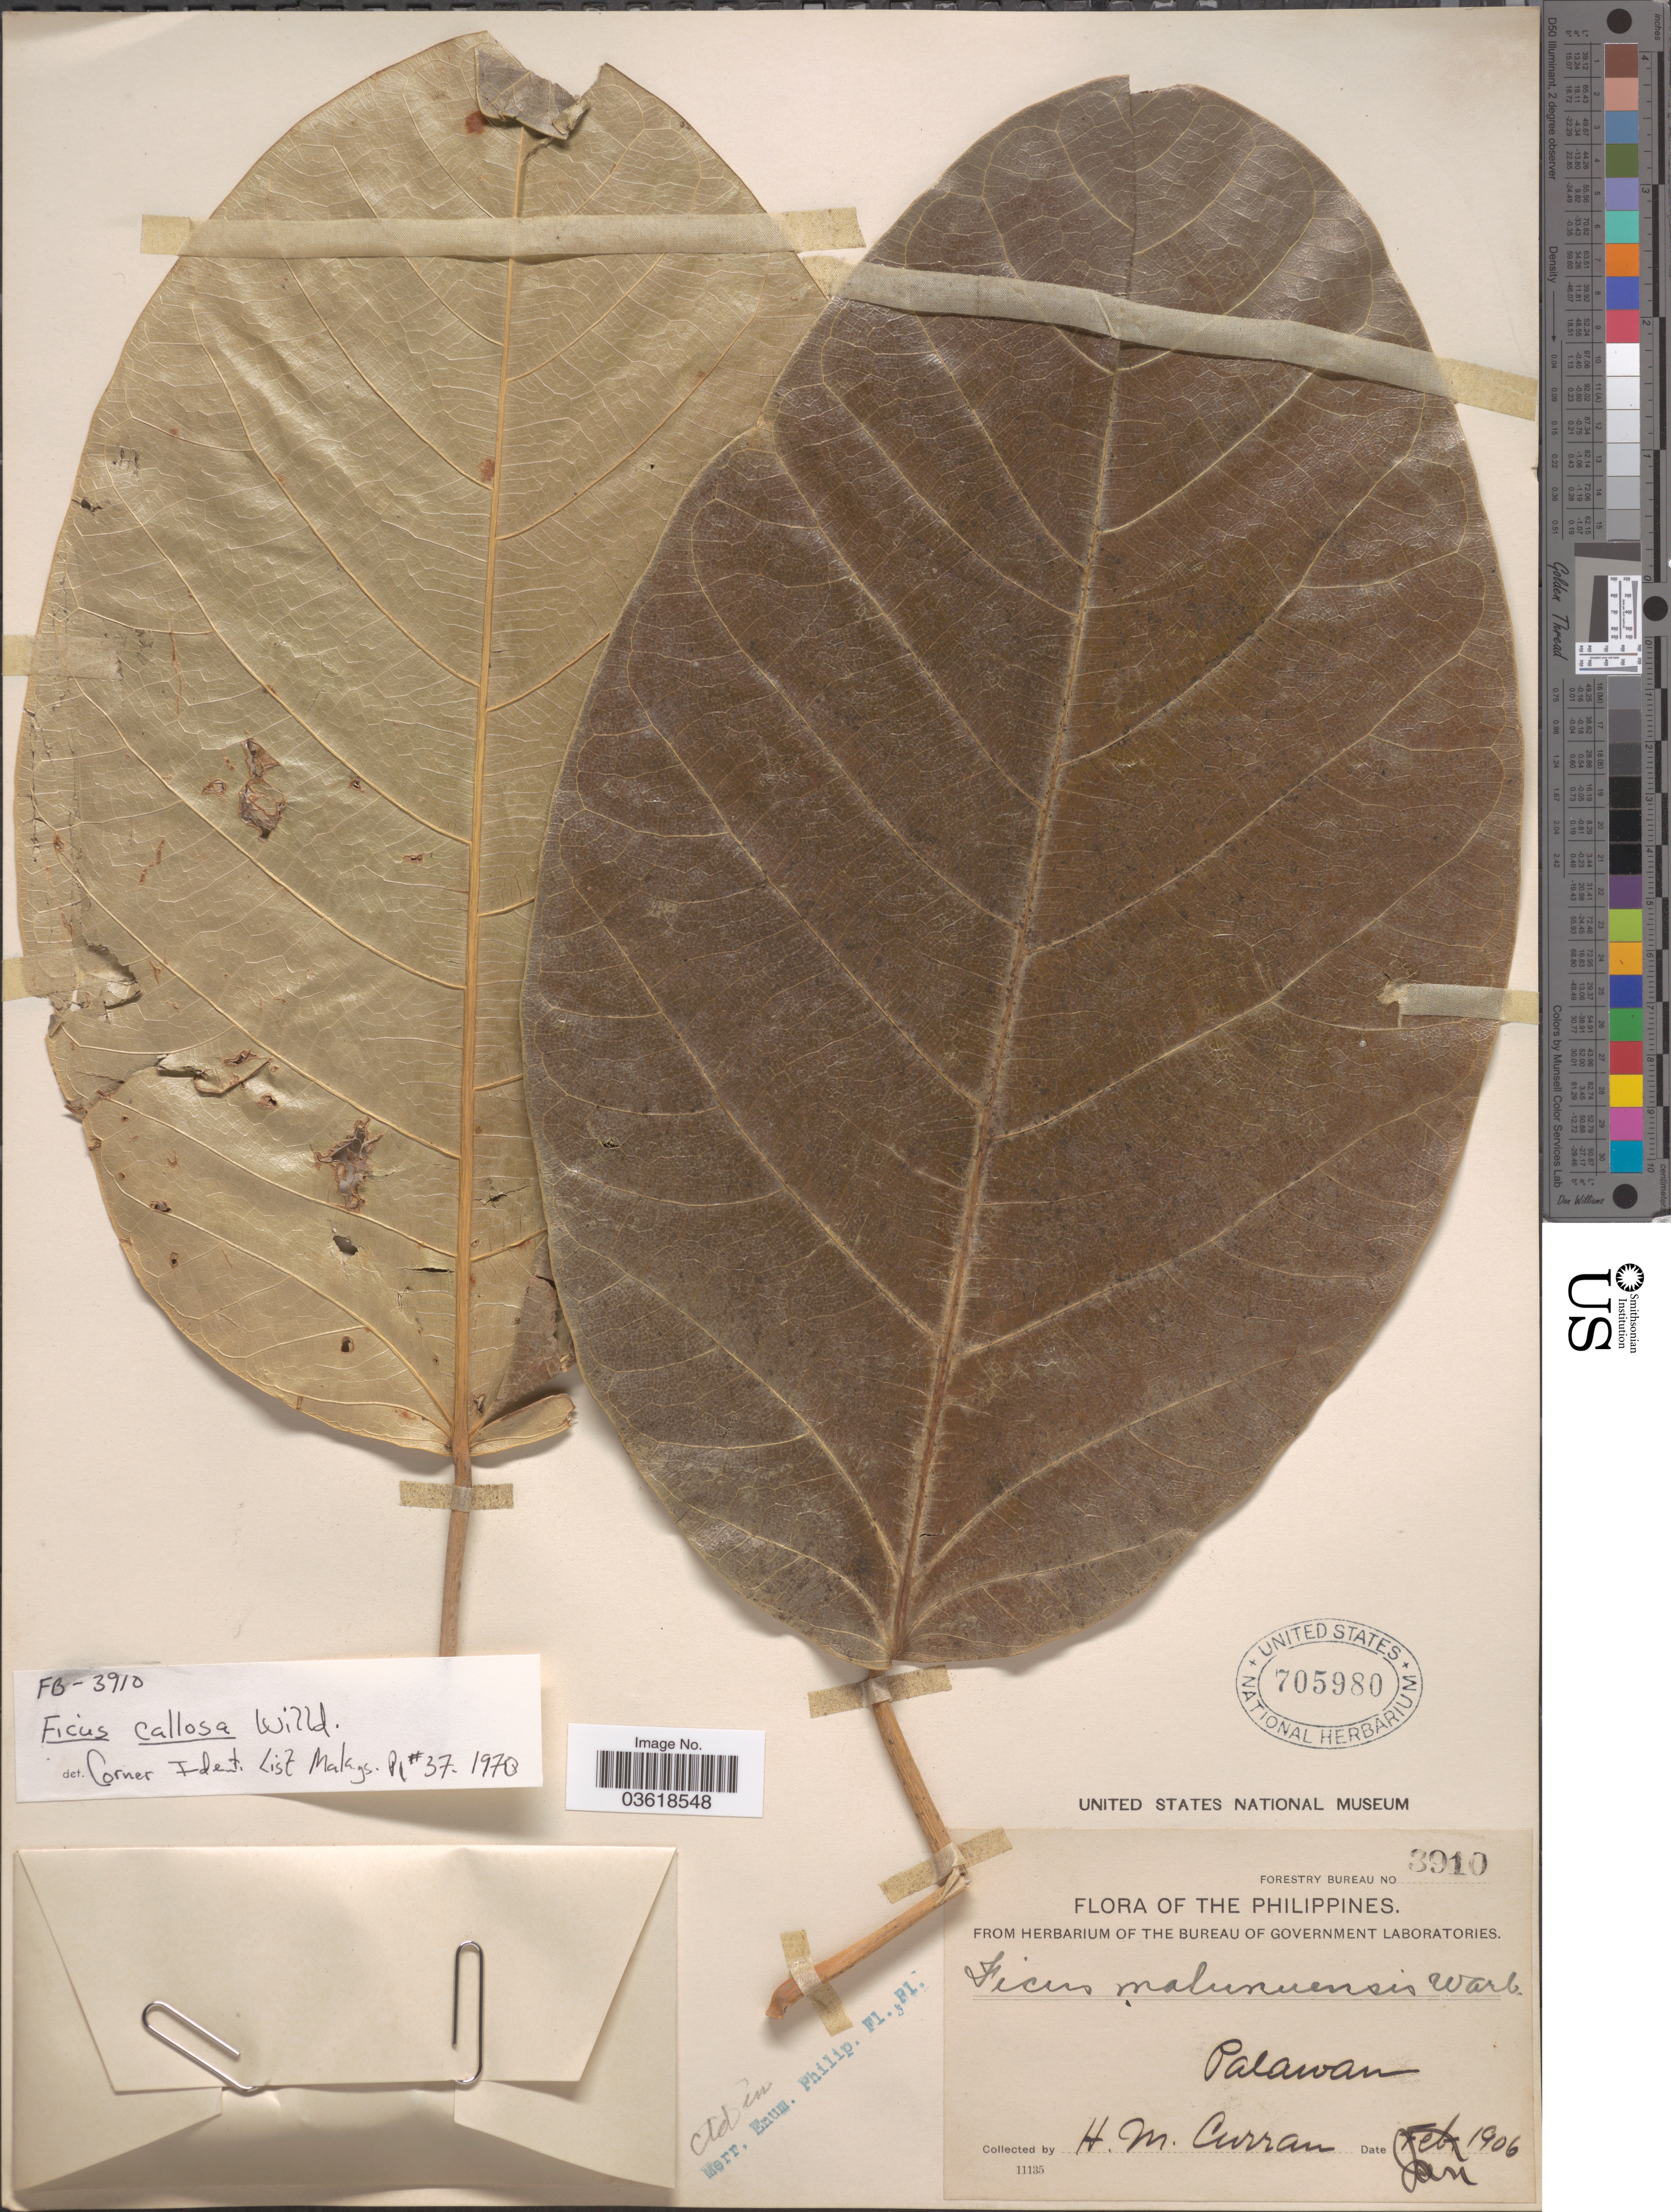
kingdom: Plantae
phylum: Tracheophyta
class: Magnoliopsida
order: Rosales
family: Moraceae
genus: Ficus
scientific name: Ficus callosa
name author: Willd.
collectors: H. M. Curran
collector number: Forestry Bureau 3910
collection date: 1906-01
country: Philippines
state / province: Mimaropa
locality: Palawan.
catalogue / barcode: US 705980